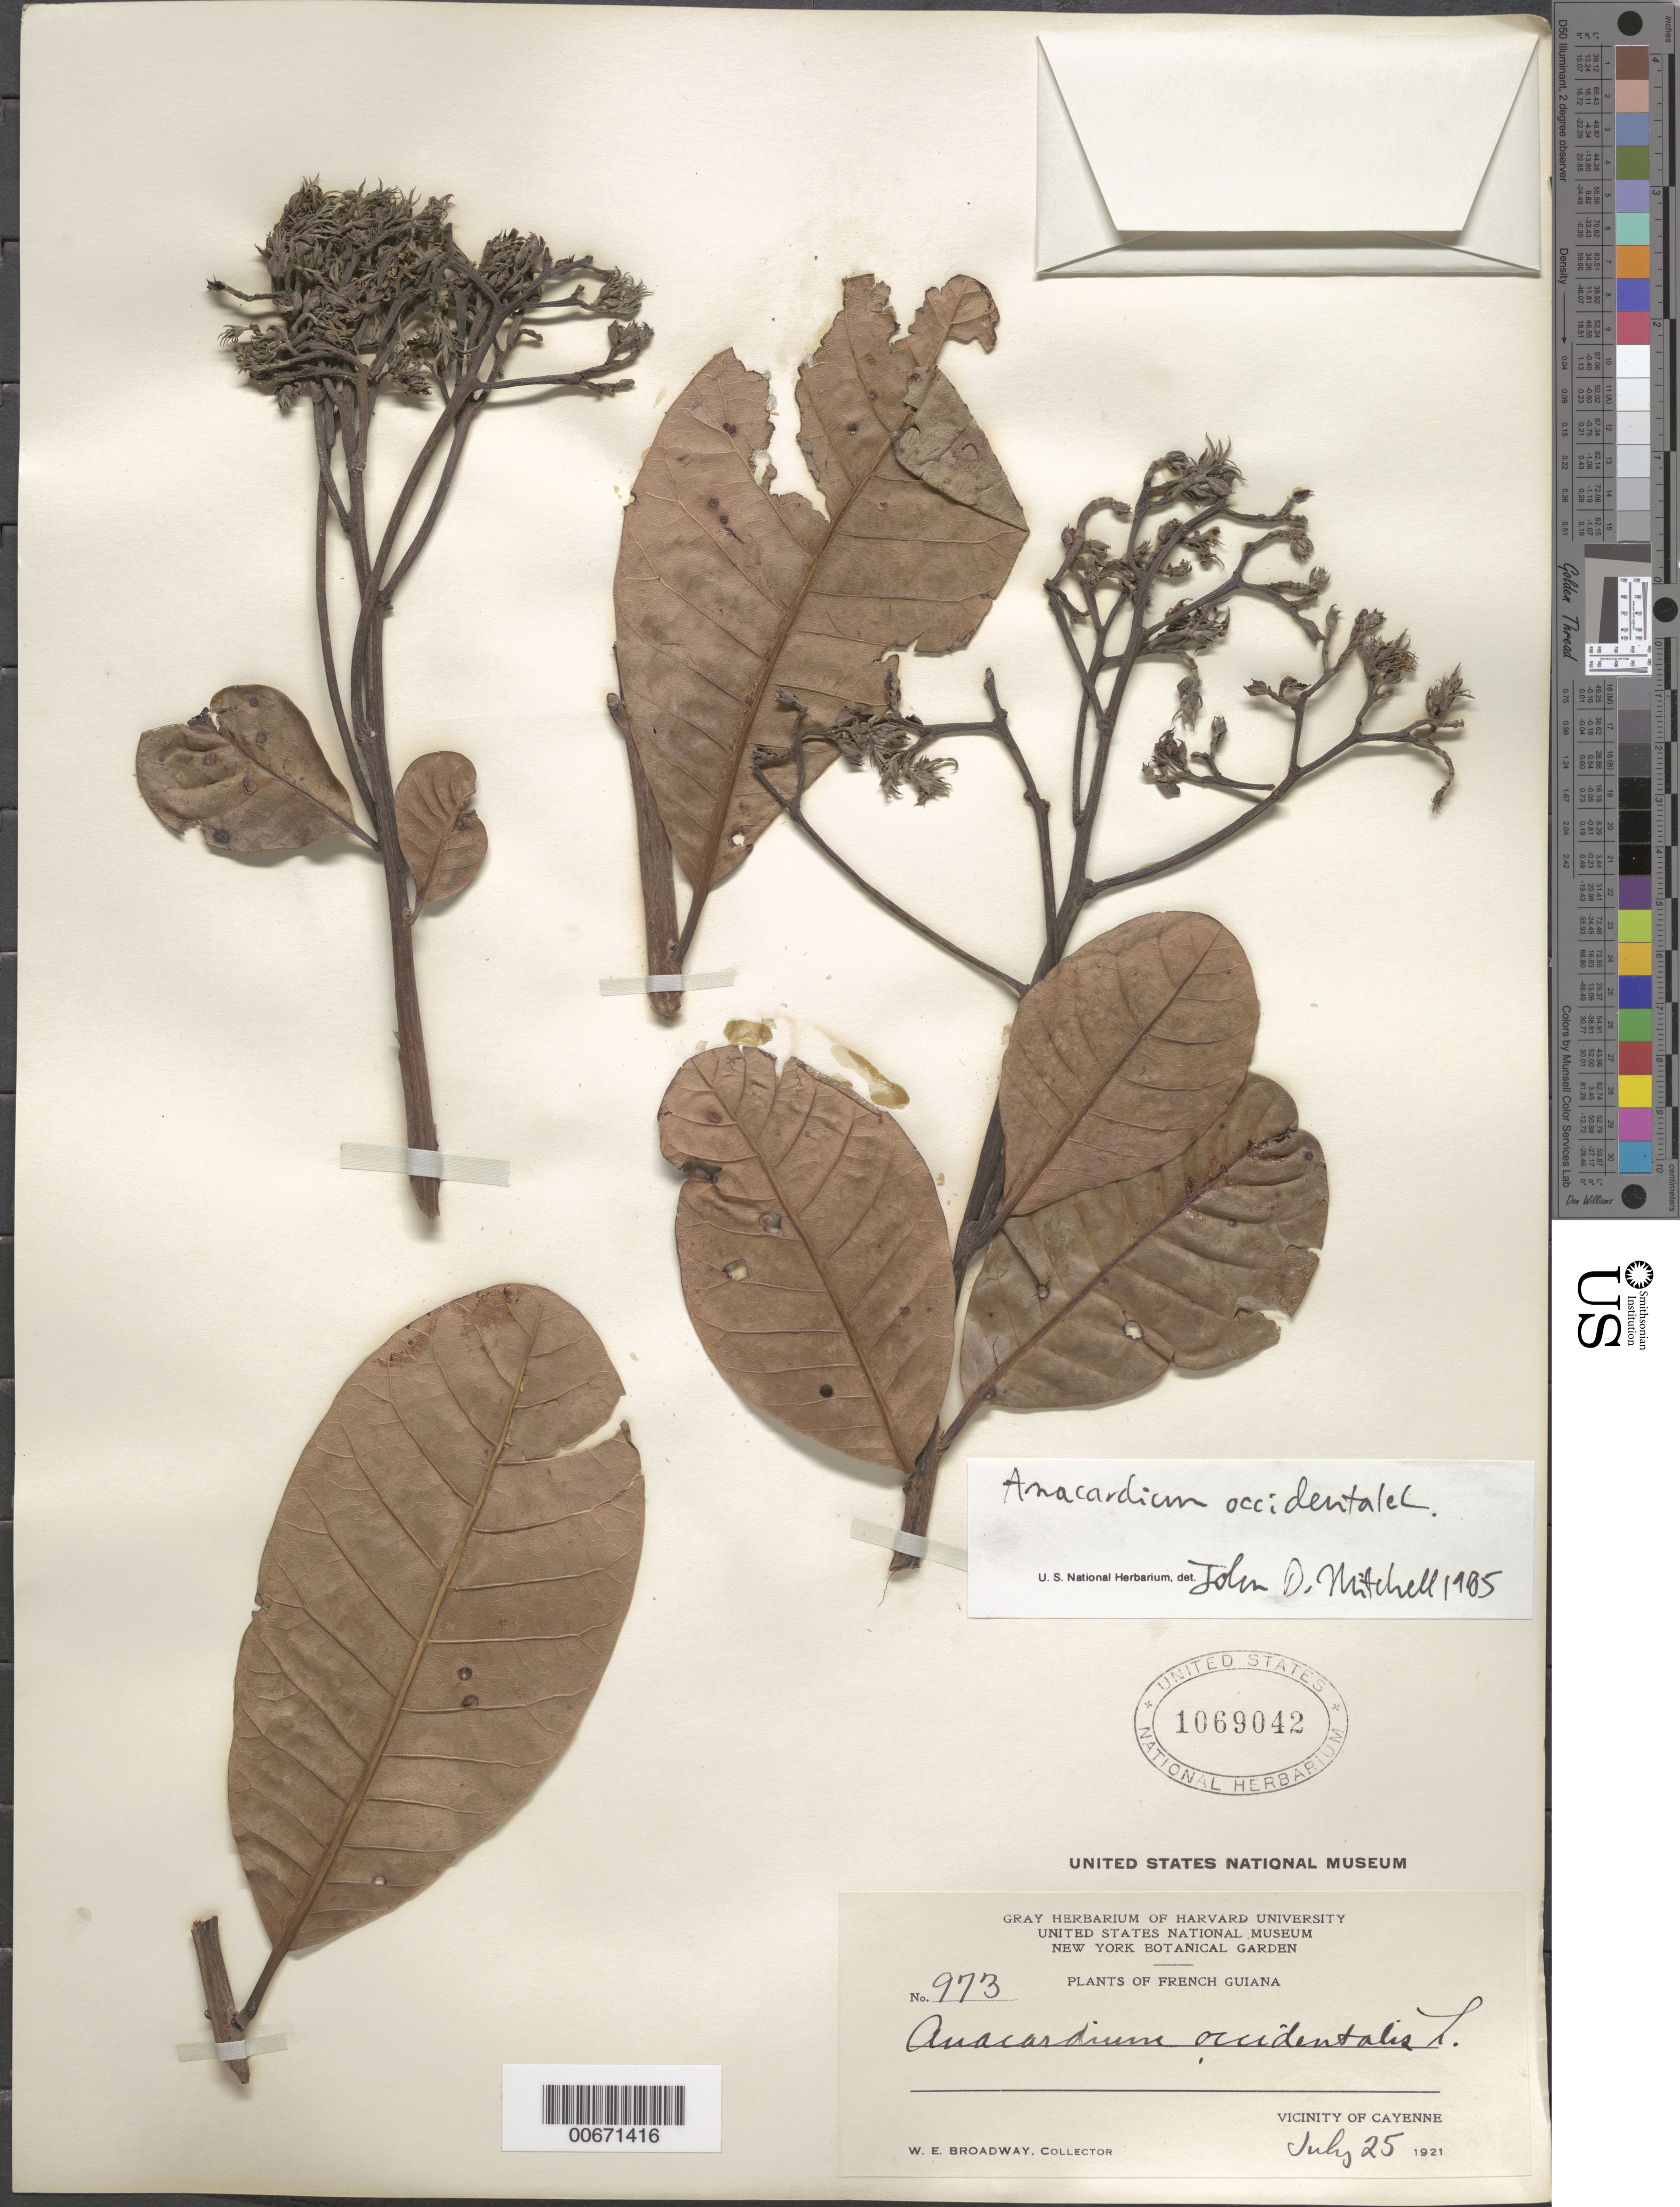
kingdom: Plantae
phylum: Tracheophyta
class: Magnoliopsida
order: Sapindales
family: Anacardiaceae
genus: Anacardium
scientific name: Anacardium occidentale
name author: L.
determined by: Mitchell, John D.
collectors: W. E. Broadway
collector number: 973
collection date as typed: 25-Jul-21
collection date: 1921-07-25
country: French Guiana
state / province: Cayenne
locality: Cayenne, vic.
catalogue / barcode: US 1069042